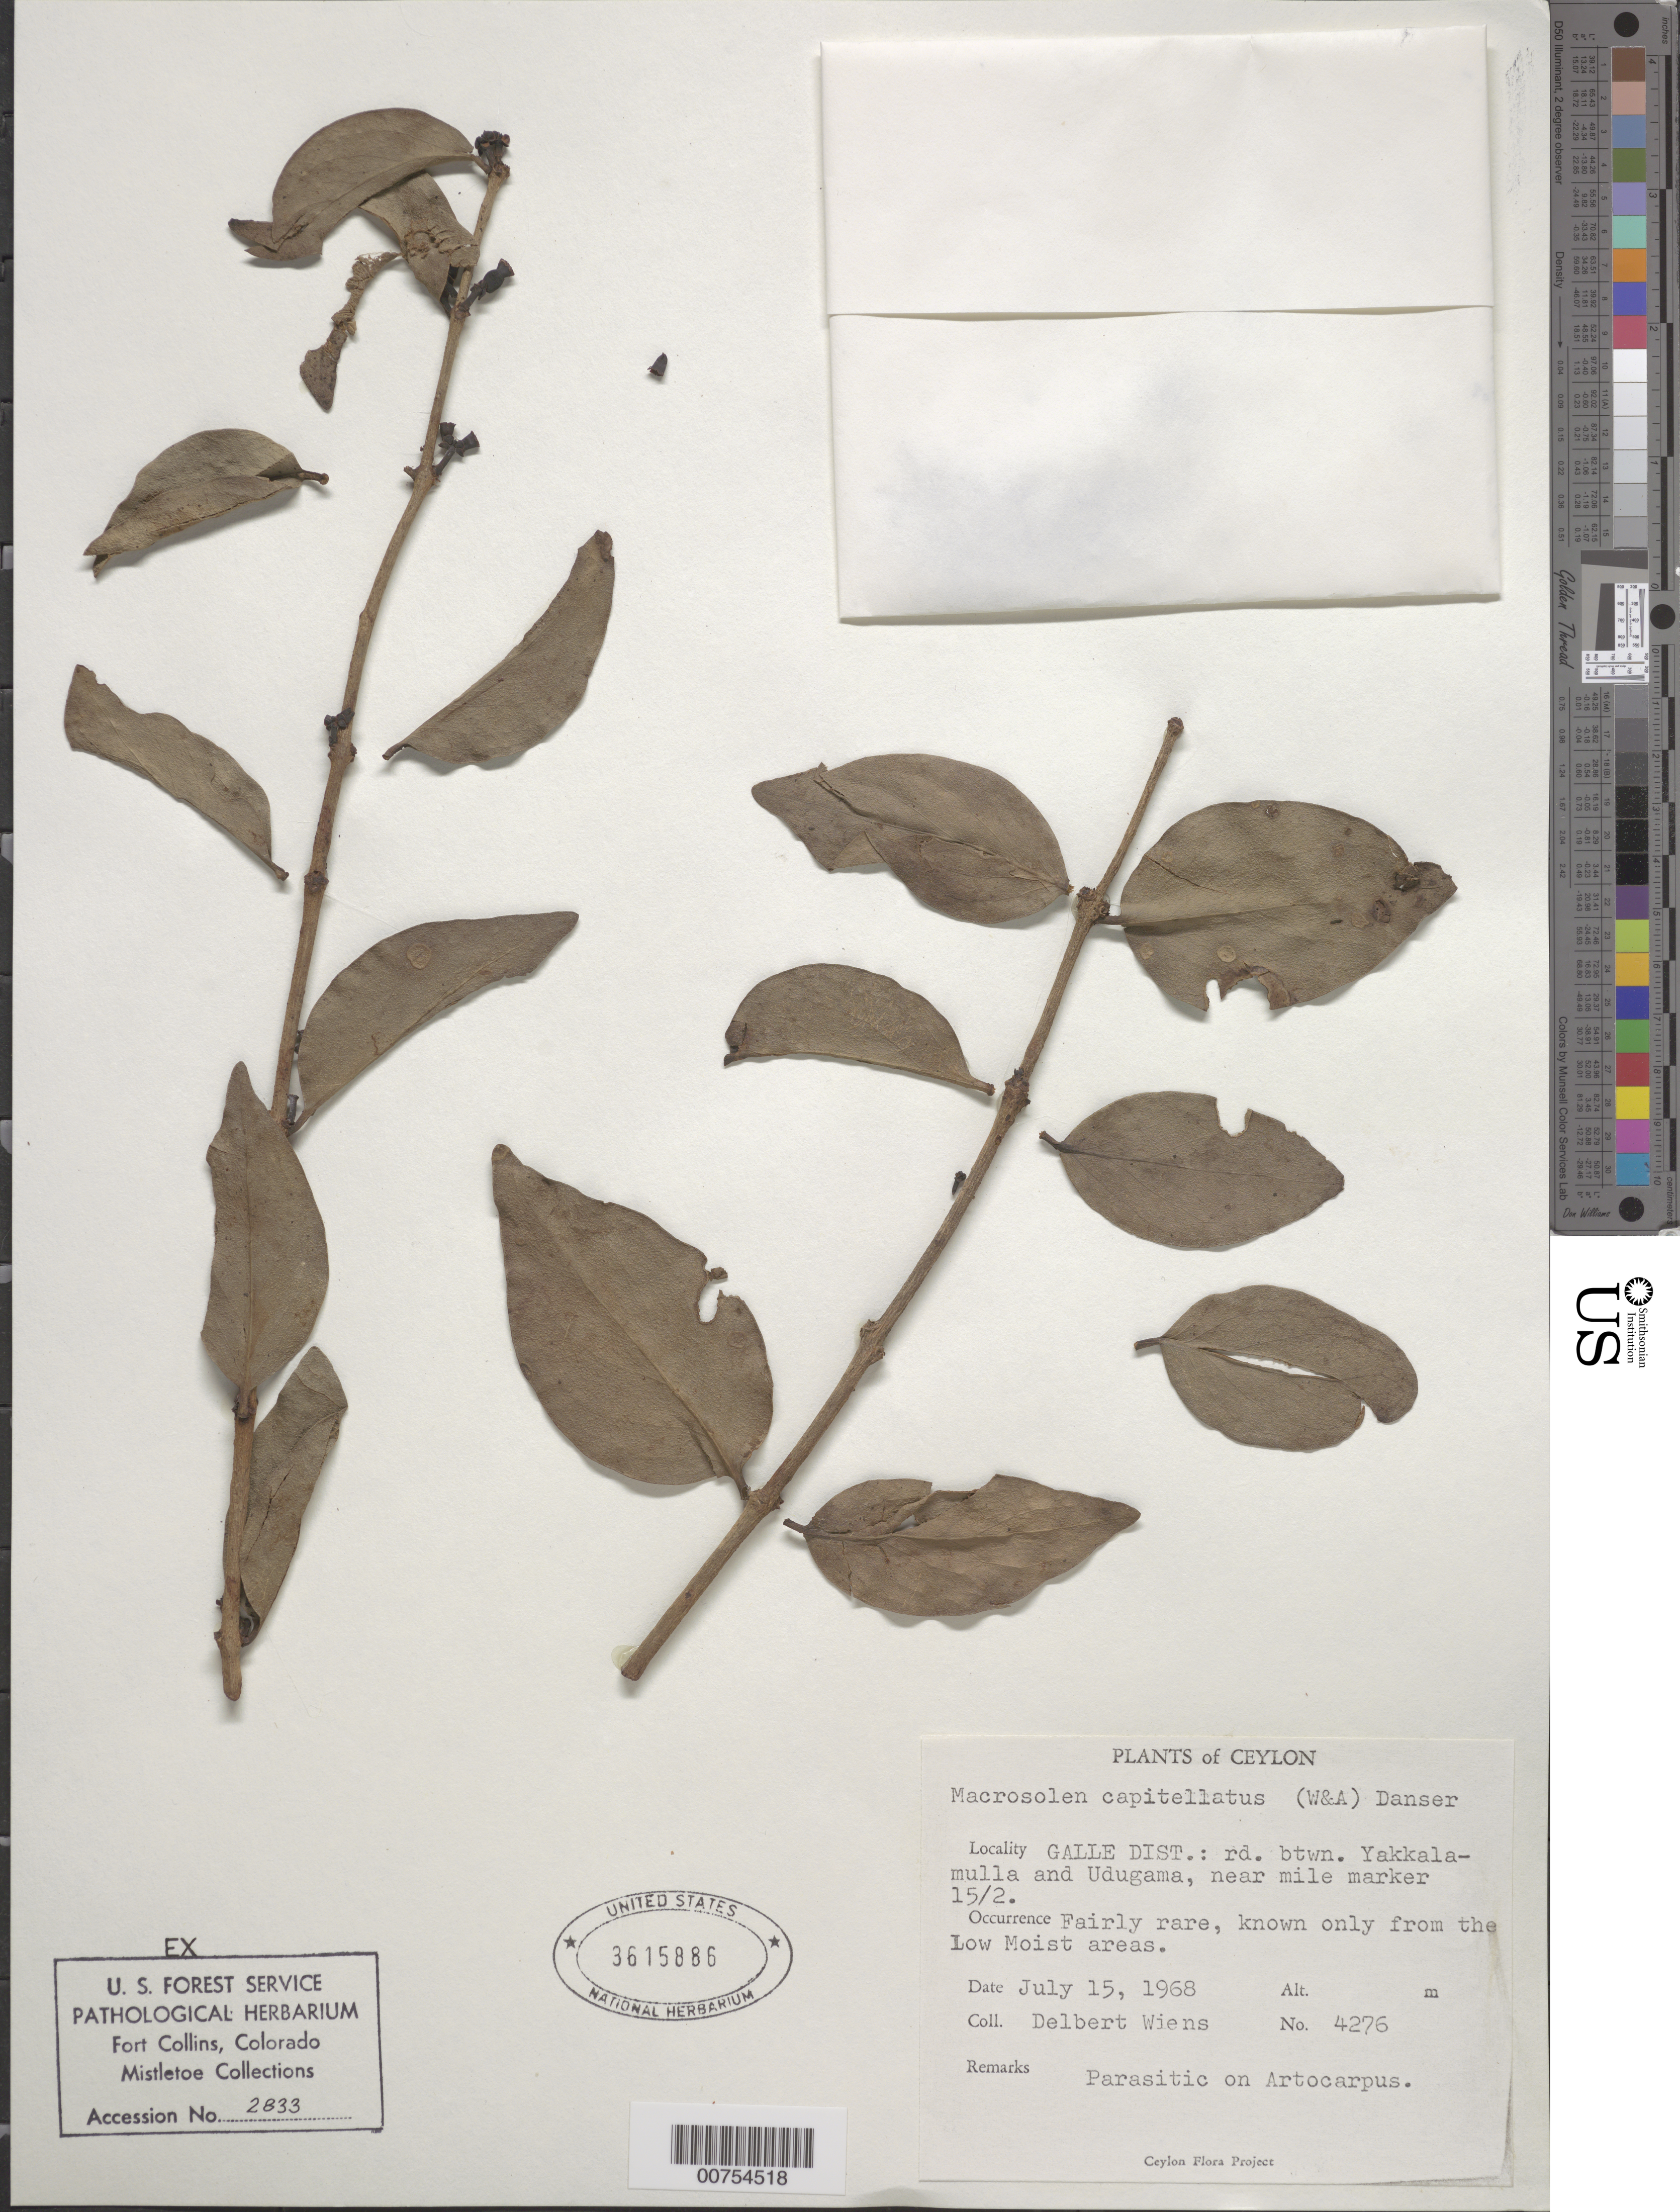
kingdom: Plantae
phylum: Tracheophyta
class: Magnoliopsida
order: Santalales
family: Loranthaceae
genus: Macrosolen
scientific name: Macrosolen capitellatus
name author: (Wight & Arn.) Danser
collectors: D. Wiens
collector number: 4276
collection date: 1968-07-15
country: Sri Lanka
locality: Ceylon. Galle Dist.: rd. btwn. Yakkalamulla and Udugama, near mile marker 15/2.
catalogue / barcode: US 3615886